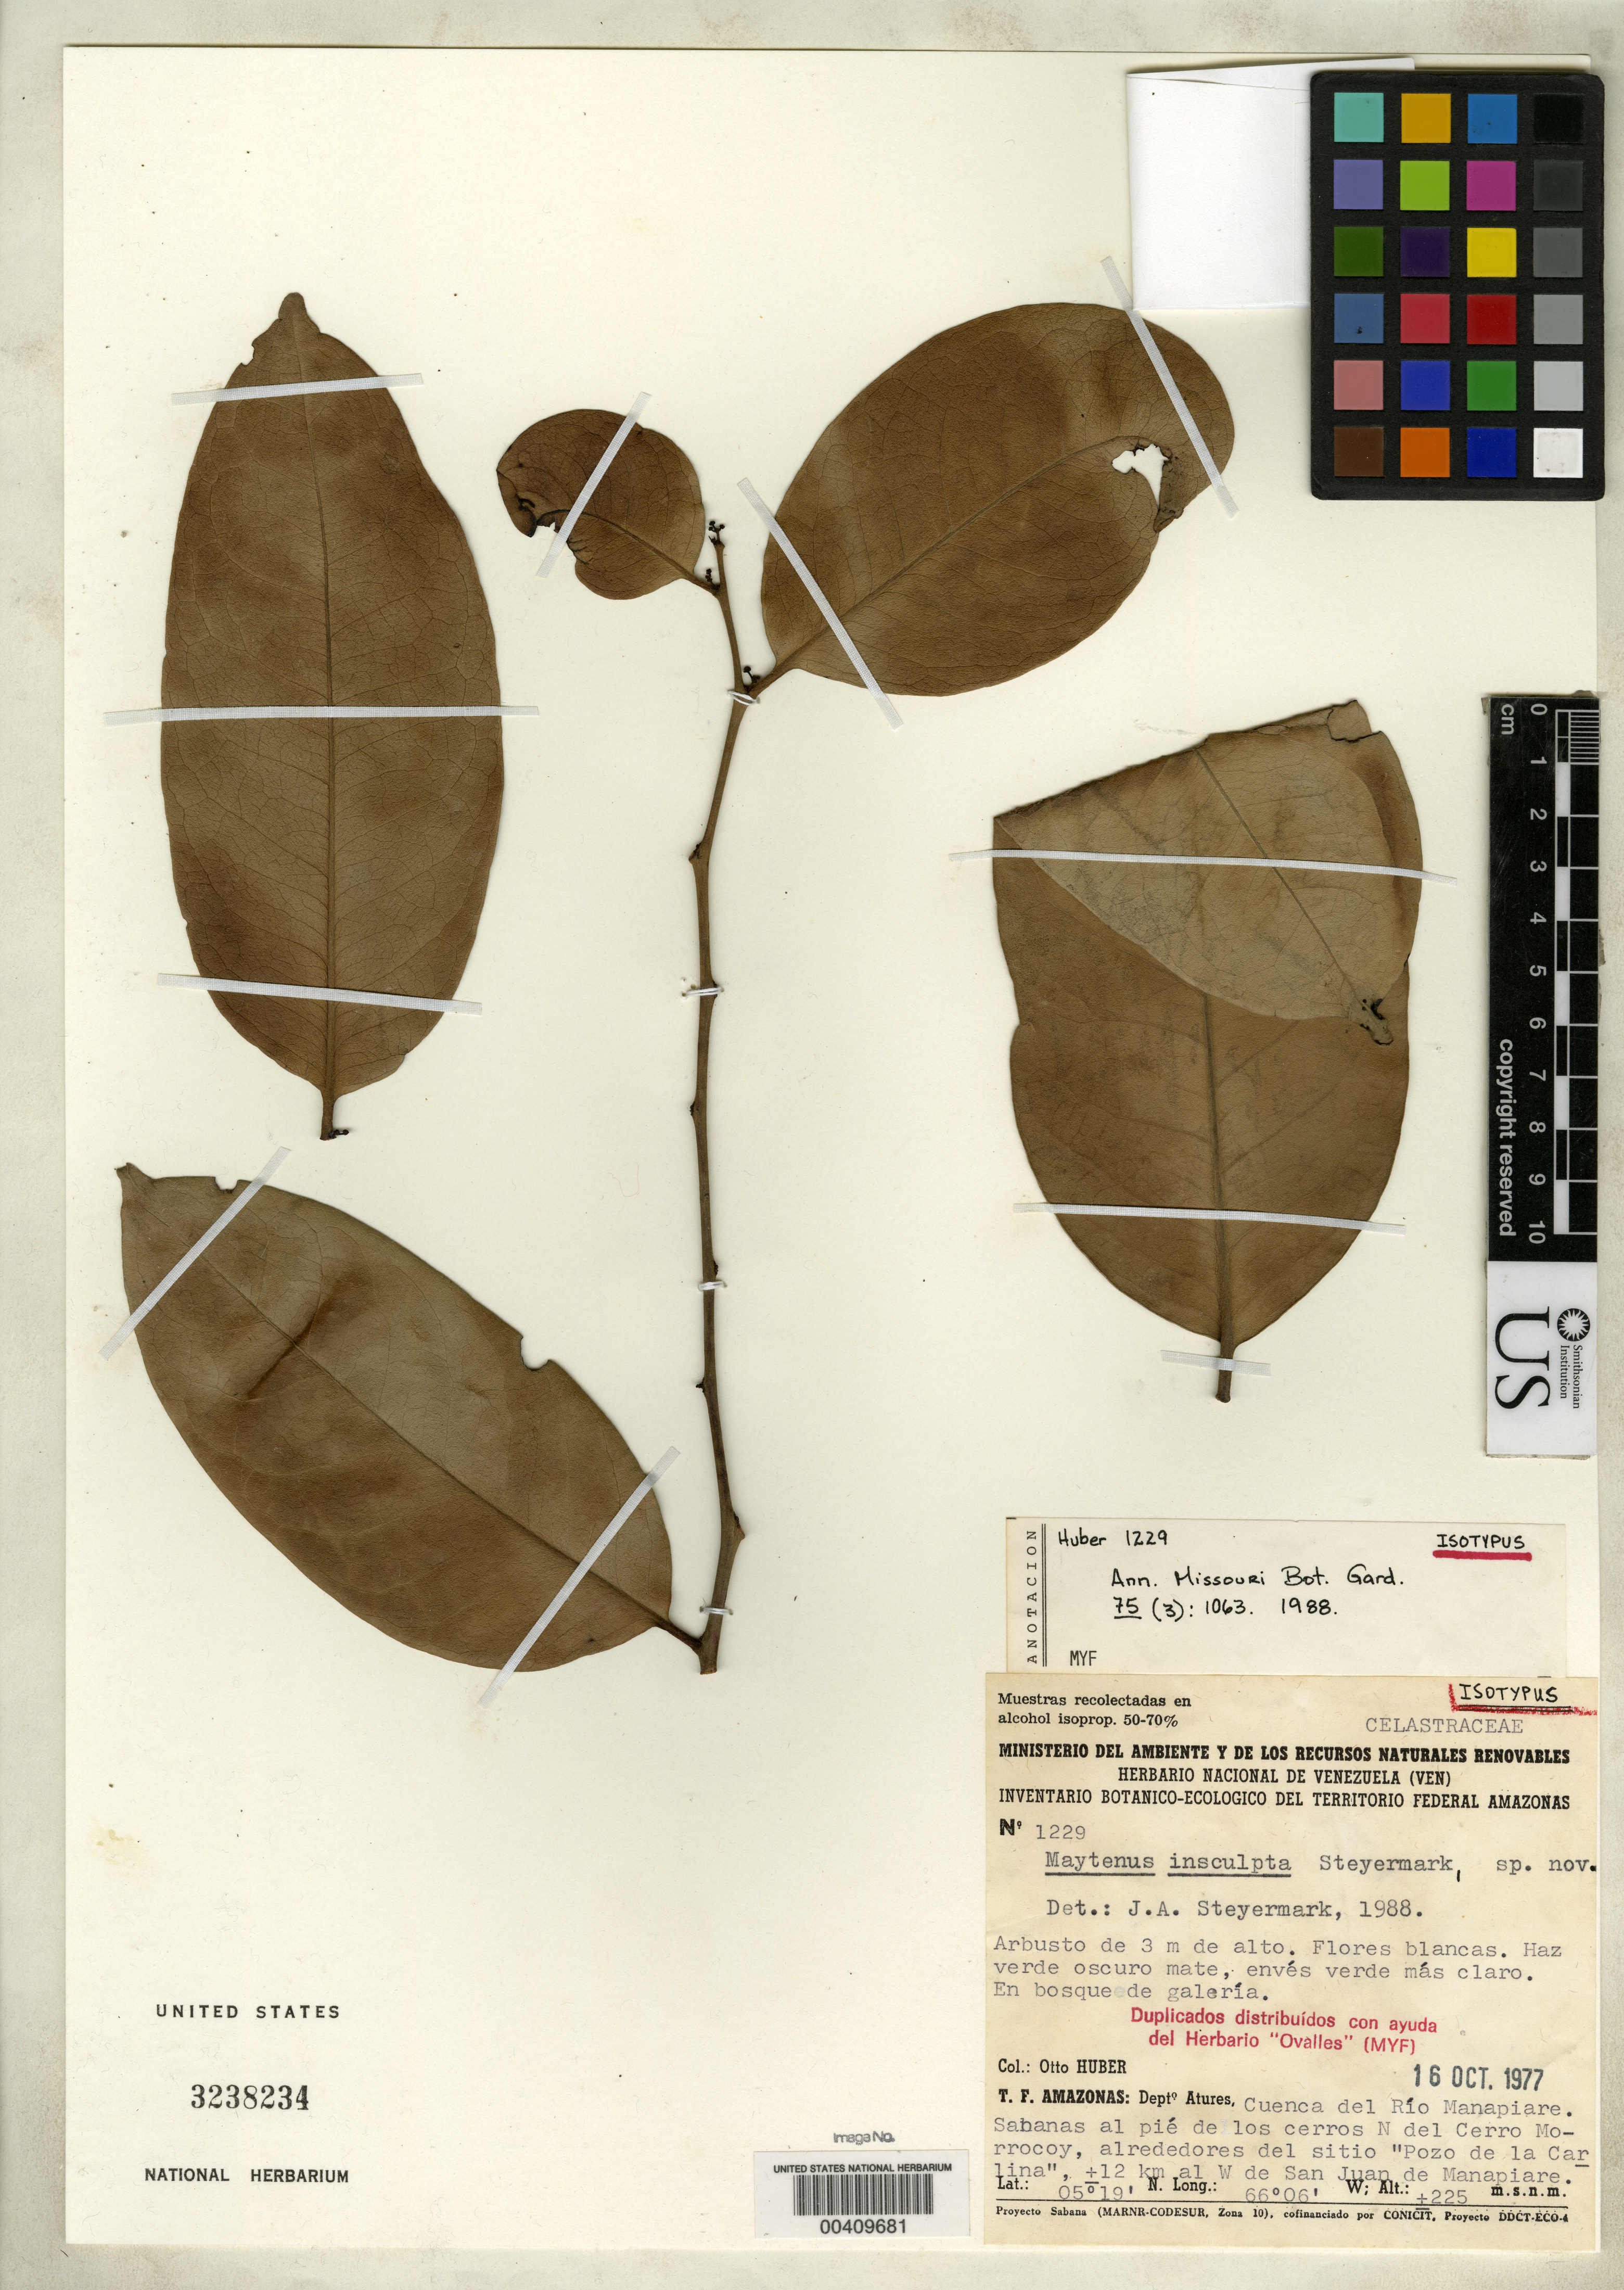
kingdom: Plantae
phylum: Tracheophyta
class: Magnoliopsida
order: Celastrales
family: Celastraceae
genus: Maytenus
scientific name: Maytenus insculpta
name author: Steyerm.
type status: Isotype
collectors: O. Huber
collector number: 1229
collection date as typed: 16 Oct 1977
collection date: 1977-10-16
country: Venezuela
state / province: Amazonas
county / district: Atures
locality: Cuenca del Rio Manapiare, alrededores de Sitio "Pozo de La Carlina", ca. 12 km W de San Juan de Manapiare.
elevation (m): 225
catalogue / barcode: US 3238234